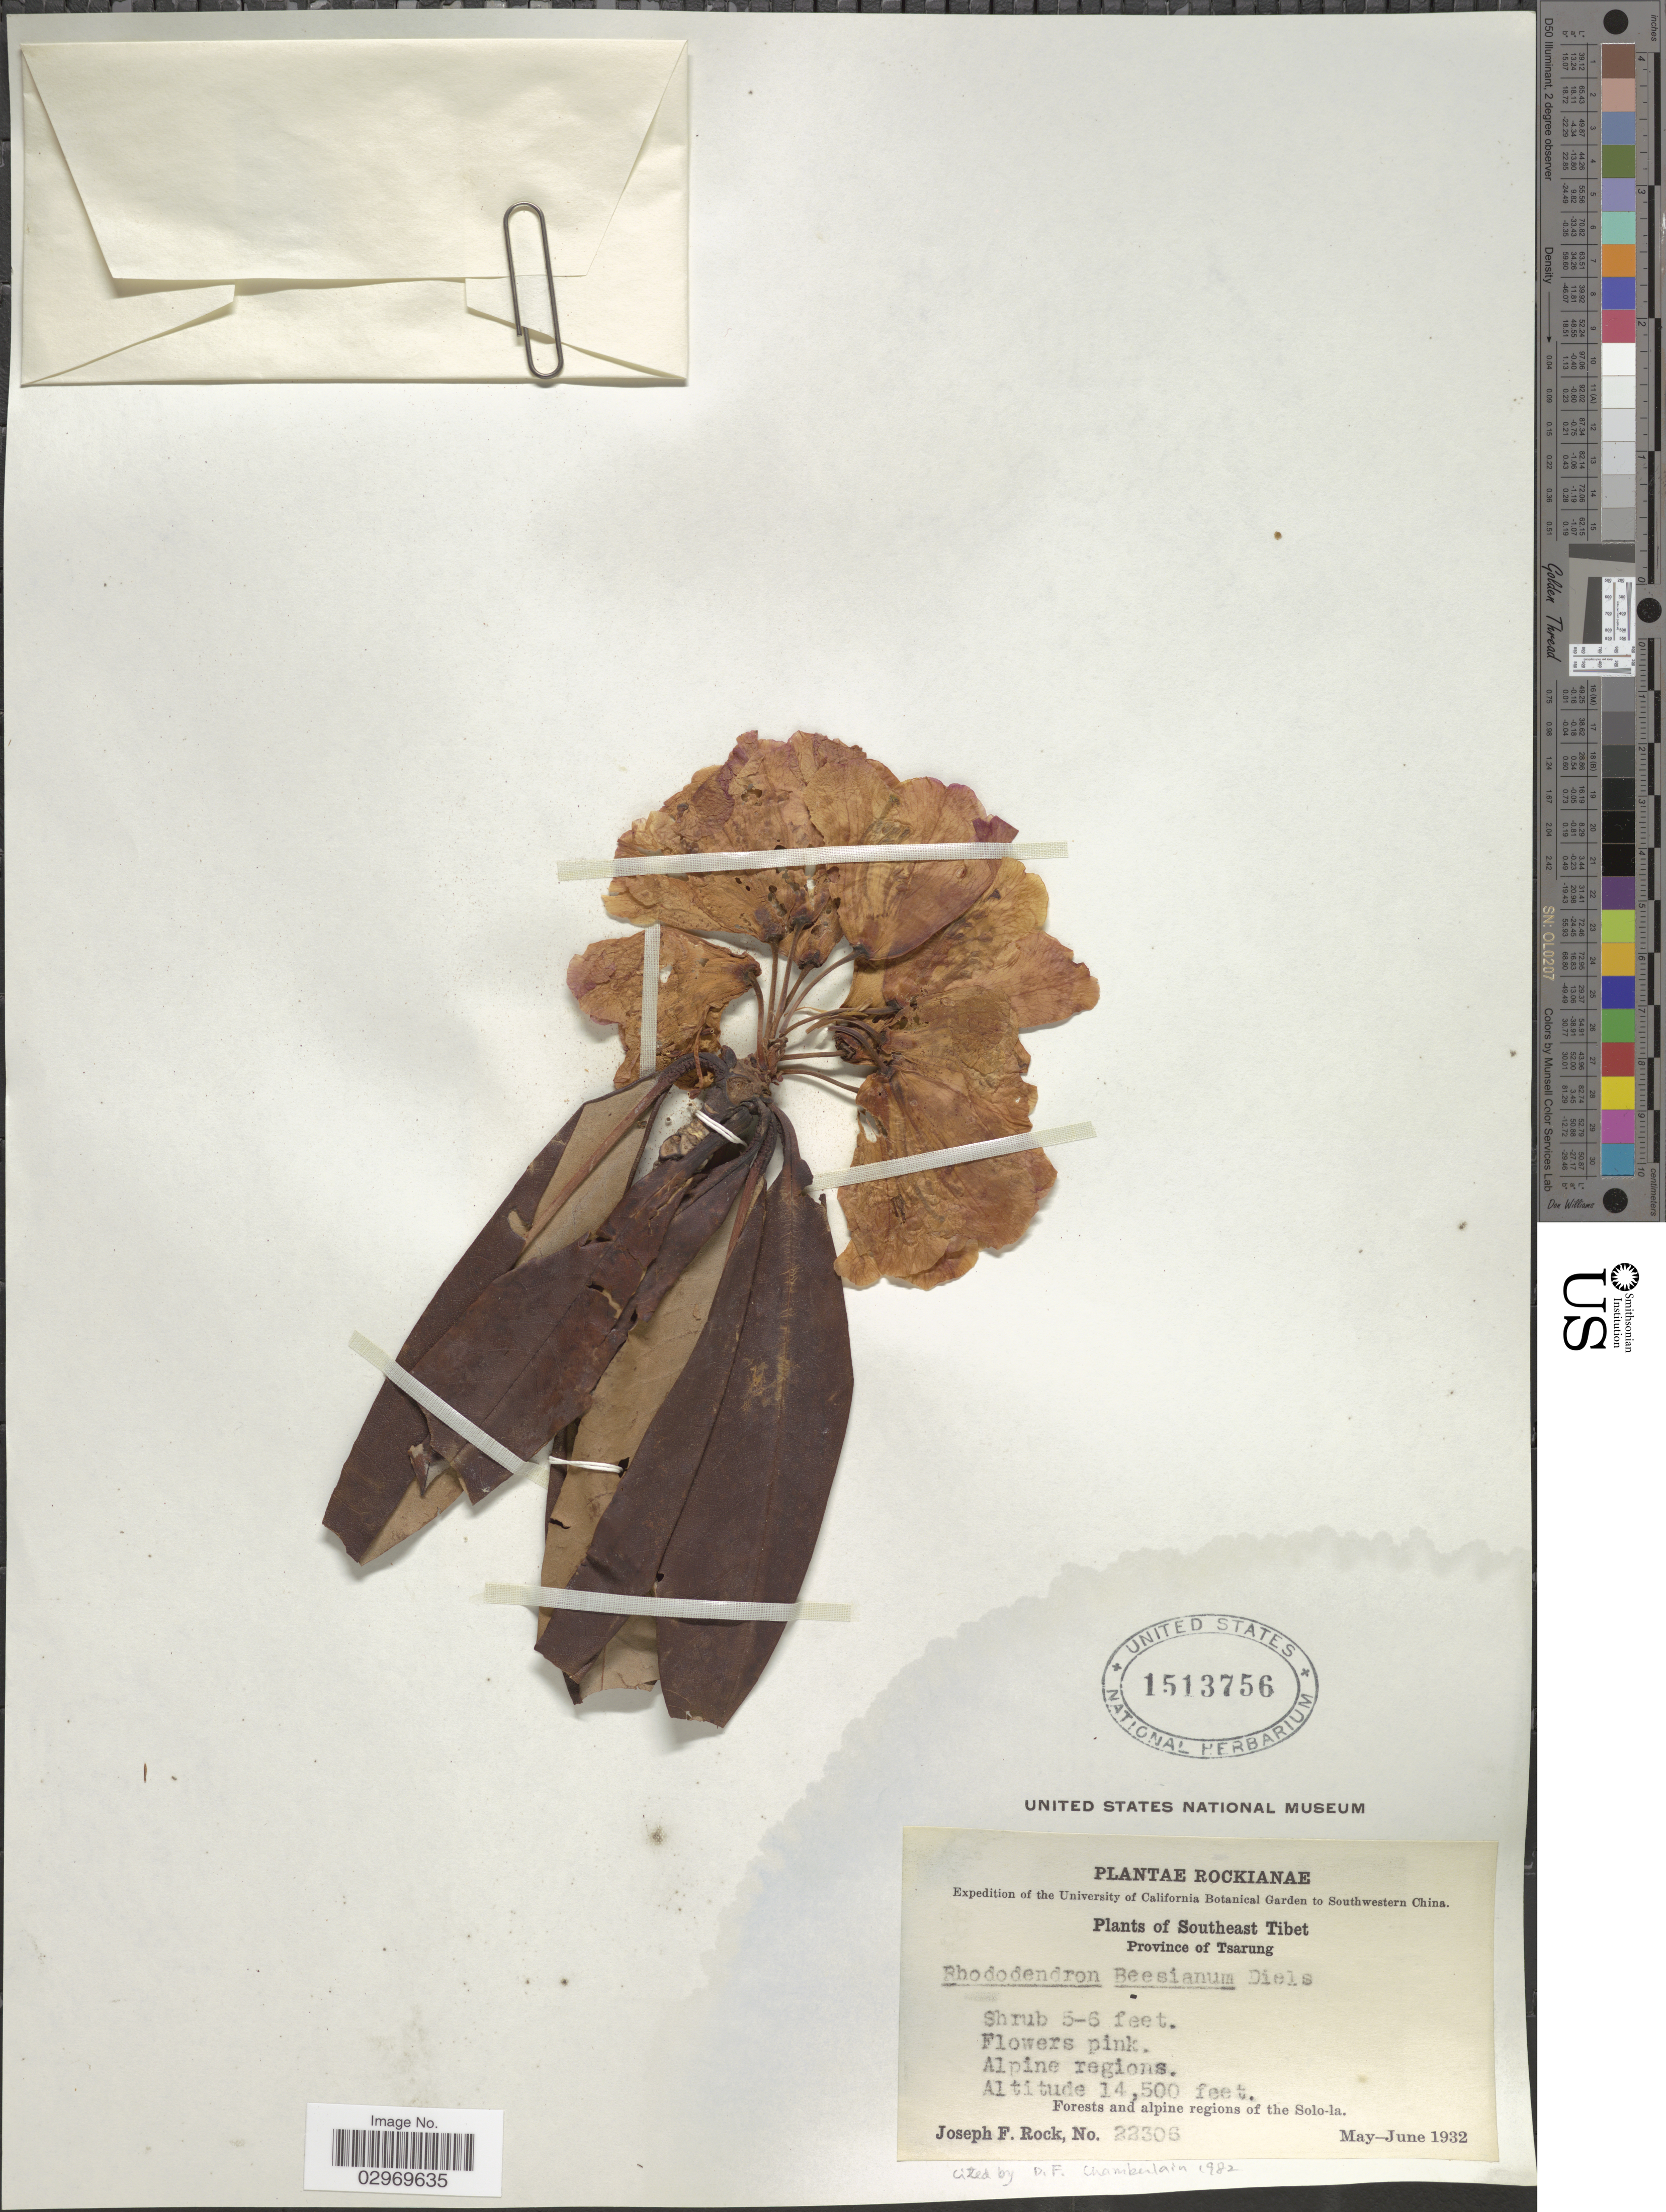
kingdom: Plantae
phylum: Tracheophyta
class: Magnoliopsida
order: Ericales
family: Ericaceae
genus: Rhododendron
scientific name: Rhododendron beesianum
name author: Diels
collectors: J. F. Rock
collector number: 22306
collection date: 1932-05/1932-06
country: China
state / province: Xizang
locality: Southwestern China. Southeast Tibet. Province of Tsarung. Alpine regions. Forests and alpine regions of the Solo-la.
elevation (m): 4420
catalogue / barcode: US 1513756